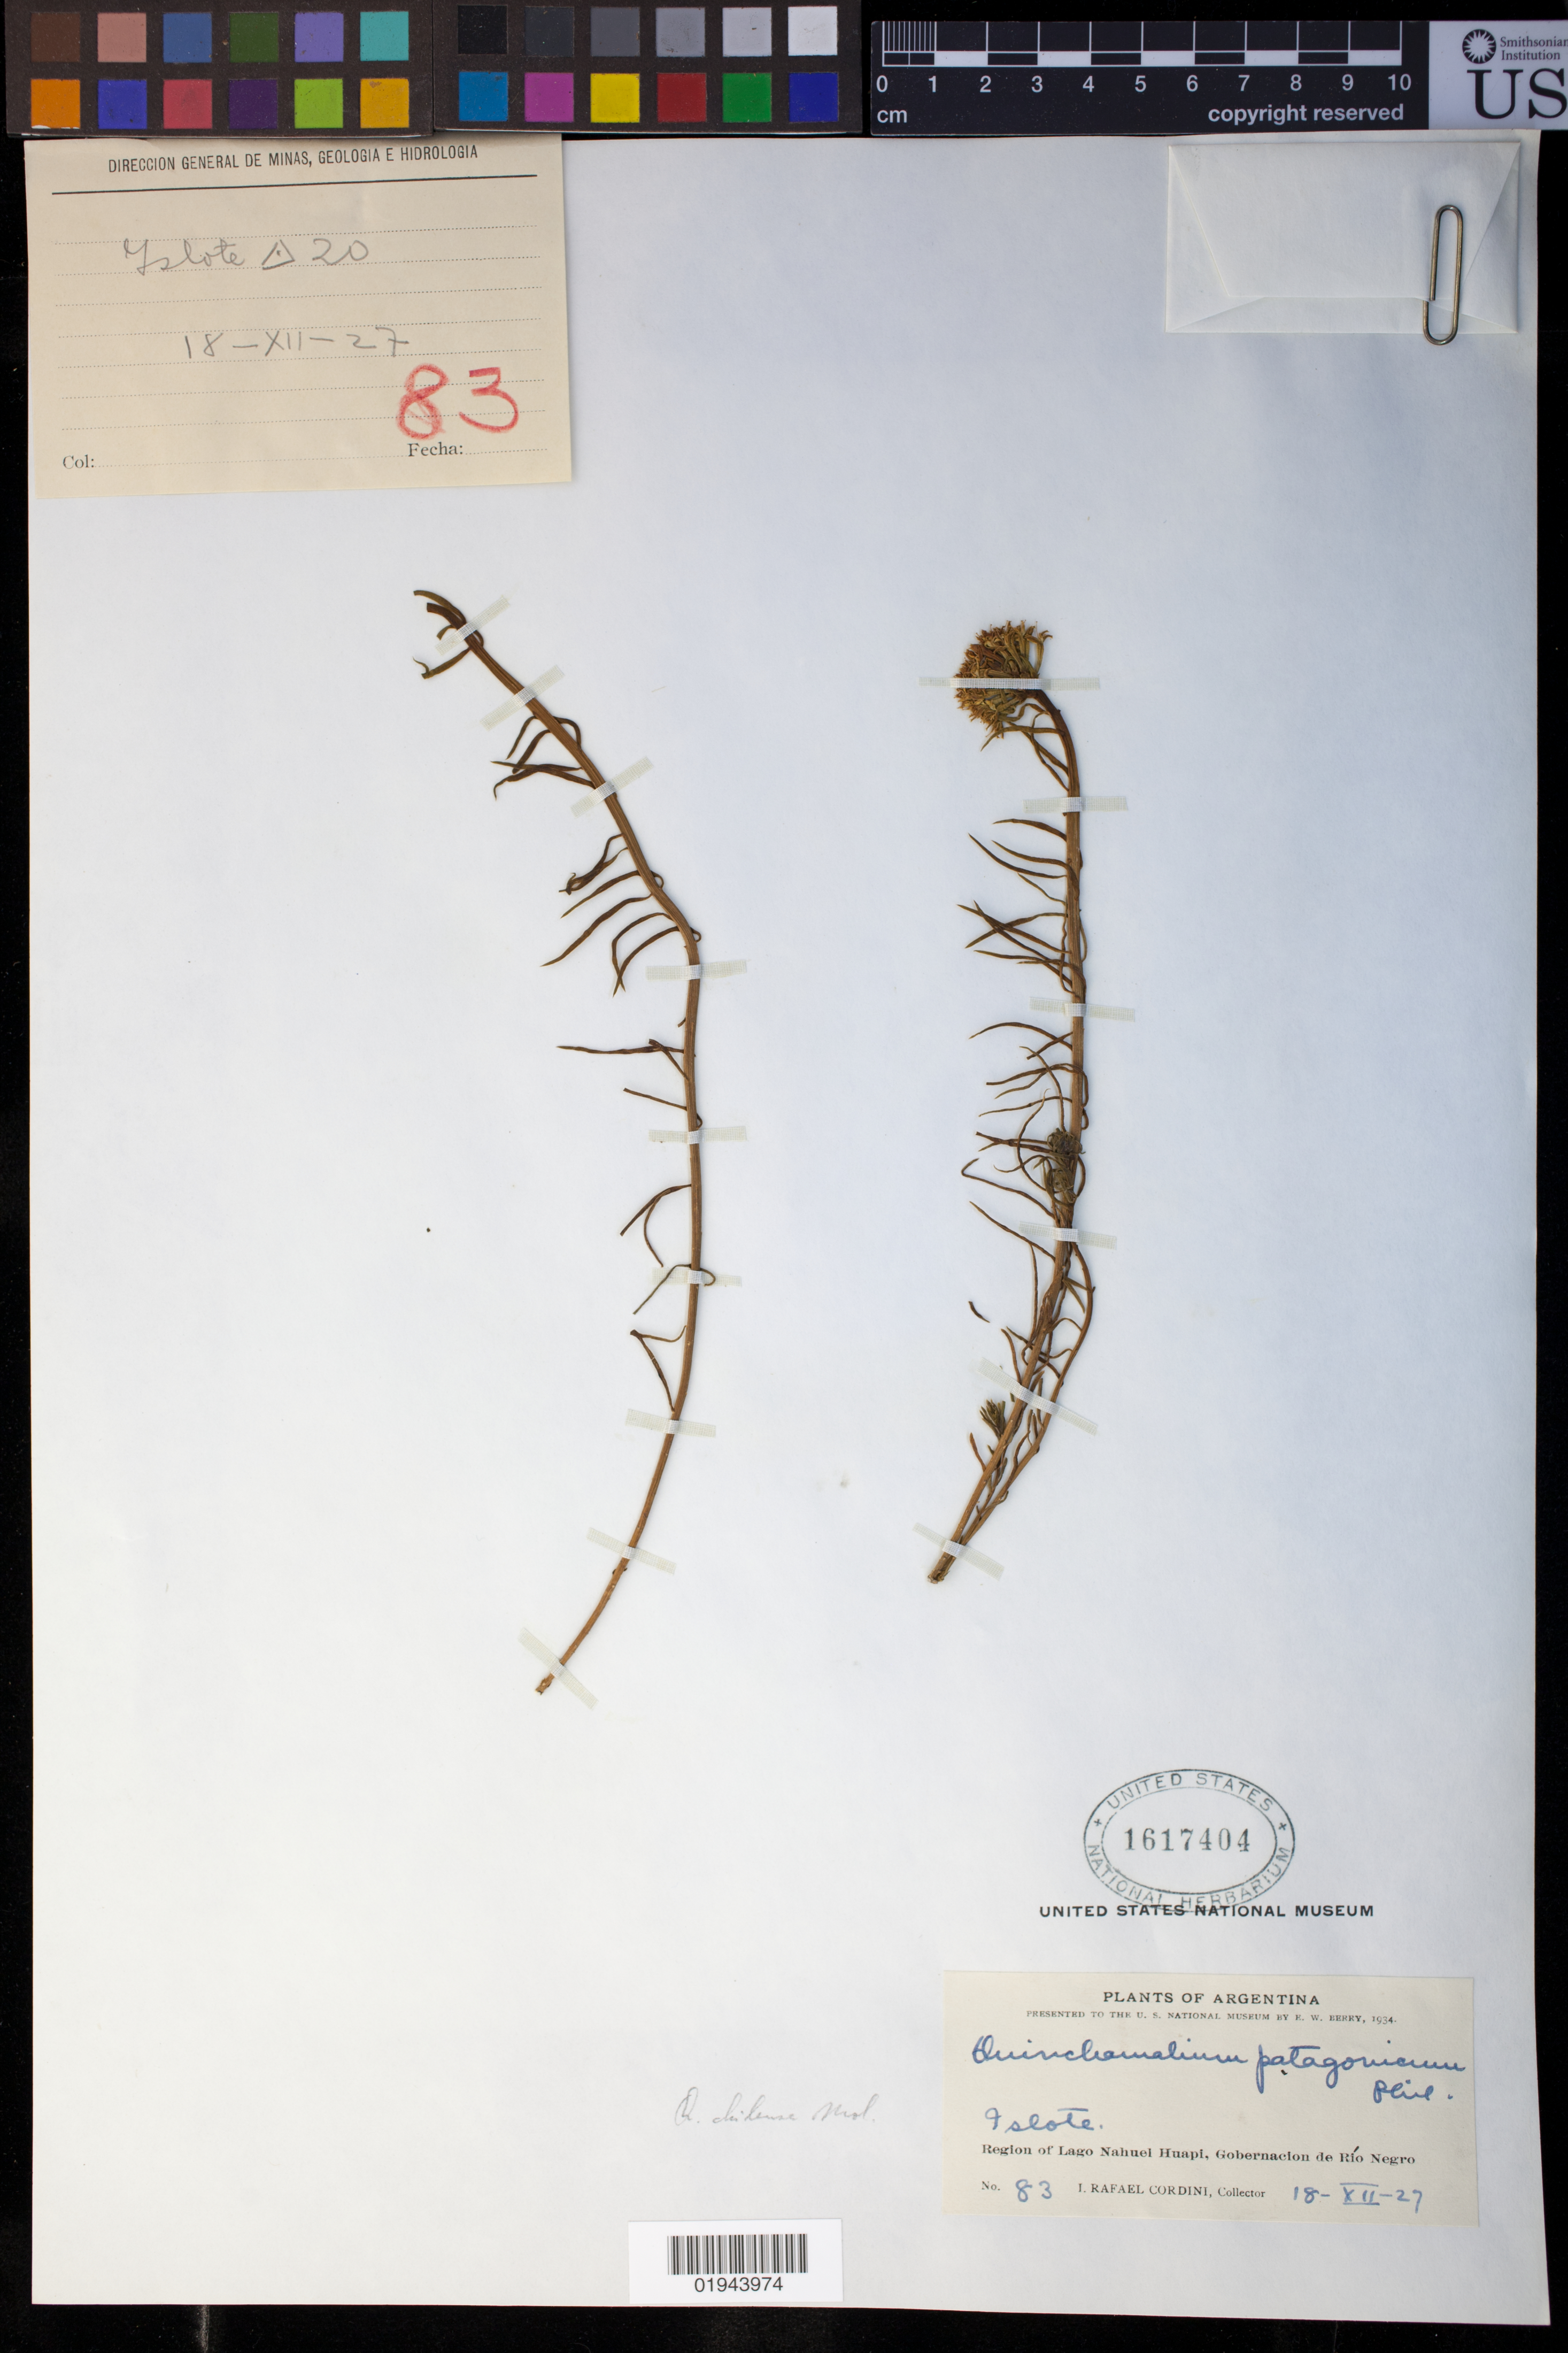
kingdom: Plantae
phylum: Tracheophyta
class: Magnoliopsida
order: Santalales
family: Schoepfiaceae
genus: Quinchamalium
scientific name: Quinchamalium chilense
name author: Molina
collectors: I. Cordini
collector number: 83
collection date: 1927-12-18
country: Argentina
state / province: Rio Negro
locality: Lago Nahuel Huapi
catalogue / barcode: US 1617404